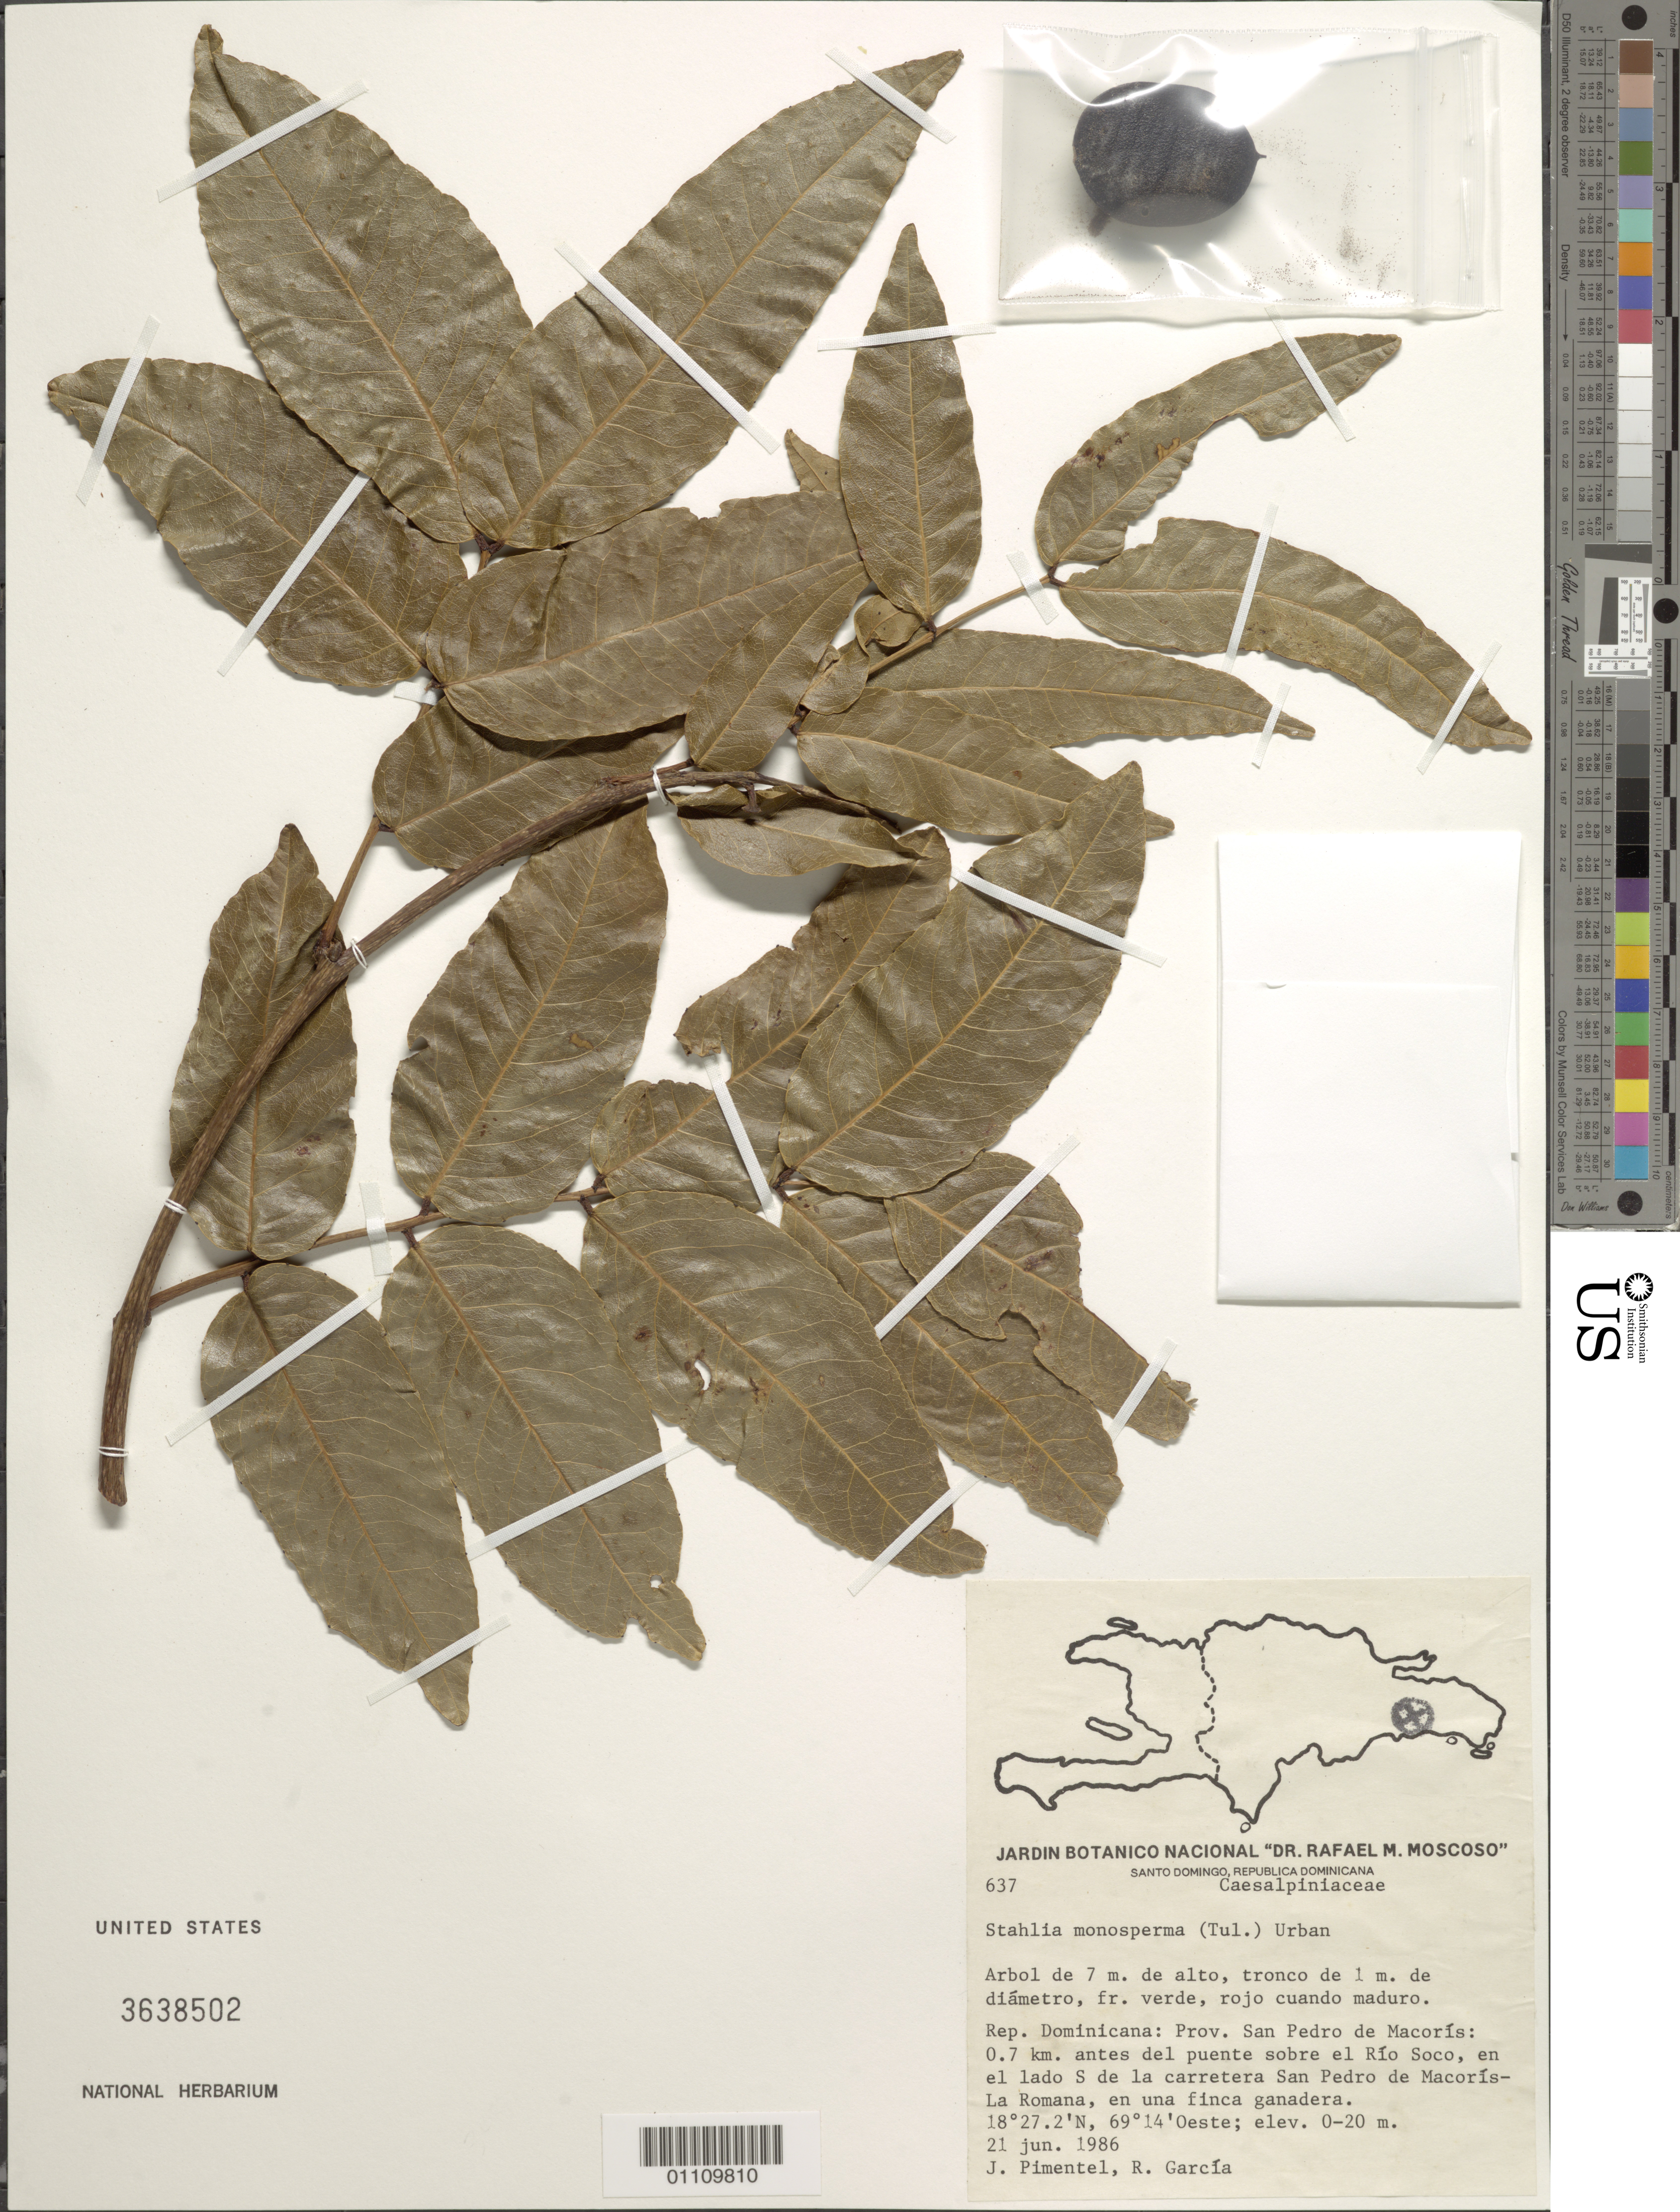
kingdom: Plantae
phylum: Tracheophyta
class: Magnoliopsida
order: Fabales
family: Fabaceae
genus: Libidibia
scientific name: Libidibia monosperma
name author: (Tul.) Gagnon & G.P. Lewis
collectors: J. Pimentel & R. G. García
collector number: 637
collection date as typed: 21 Jun 1986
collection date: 1986-06-21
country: Dominican Republic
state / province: San Pedro de Macorís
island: Hispaniola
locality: Río Soco, 0.7 km antes del puente sobre el rio, en el lado S de la carretera San Pedro de macorís-La Romana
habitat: En una finca ganadera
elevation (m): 0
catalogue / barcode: US 3638502